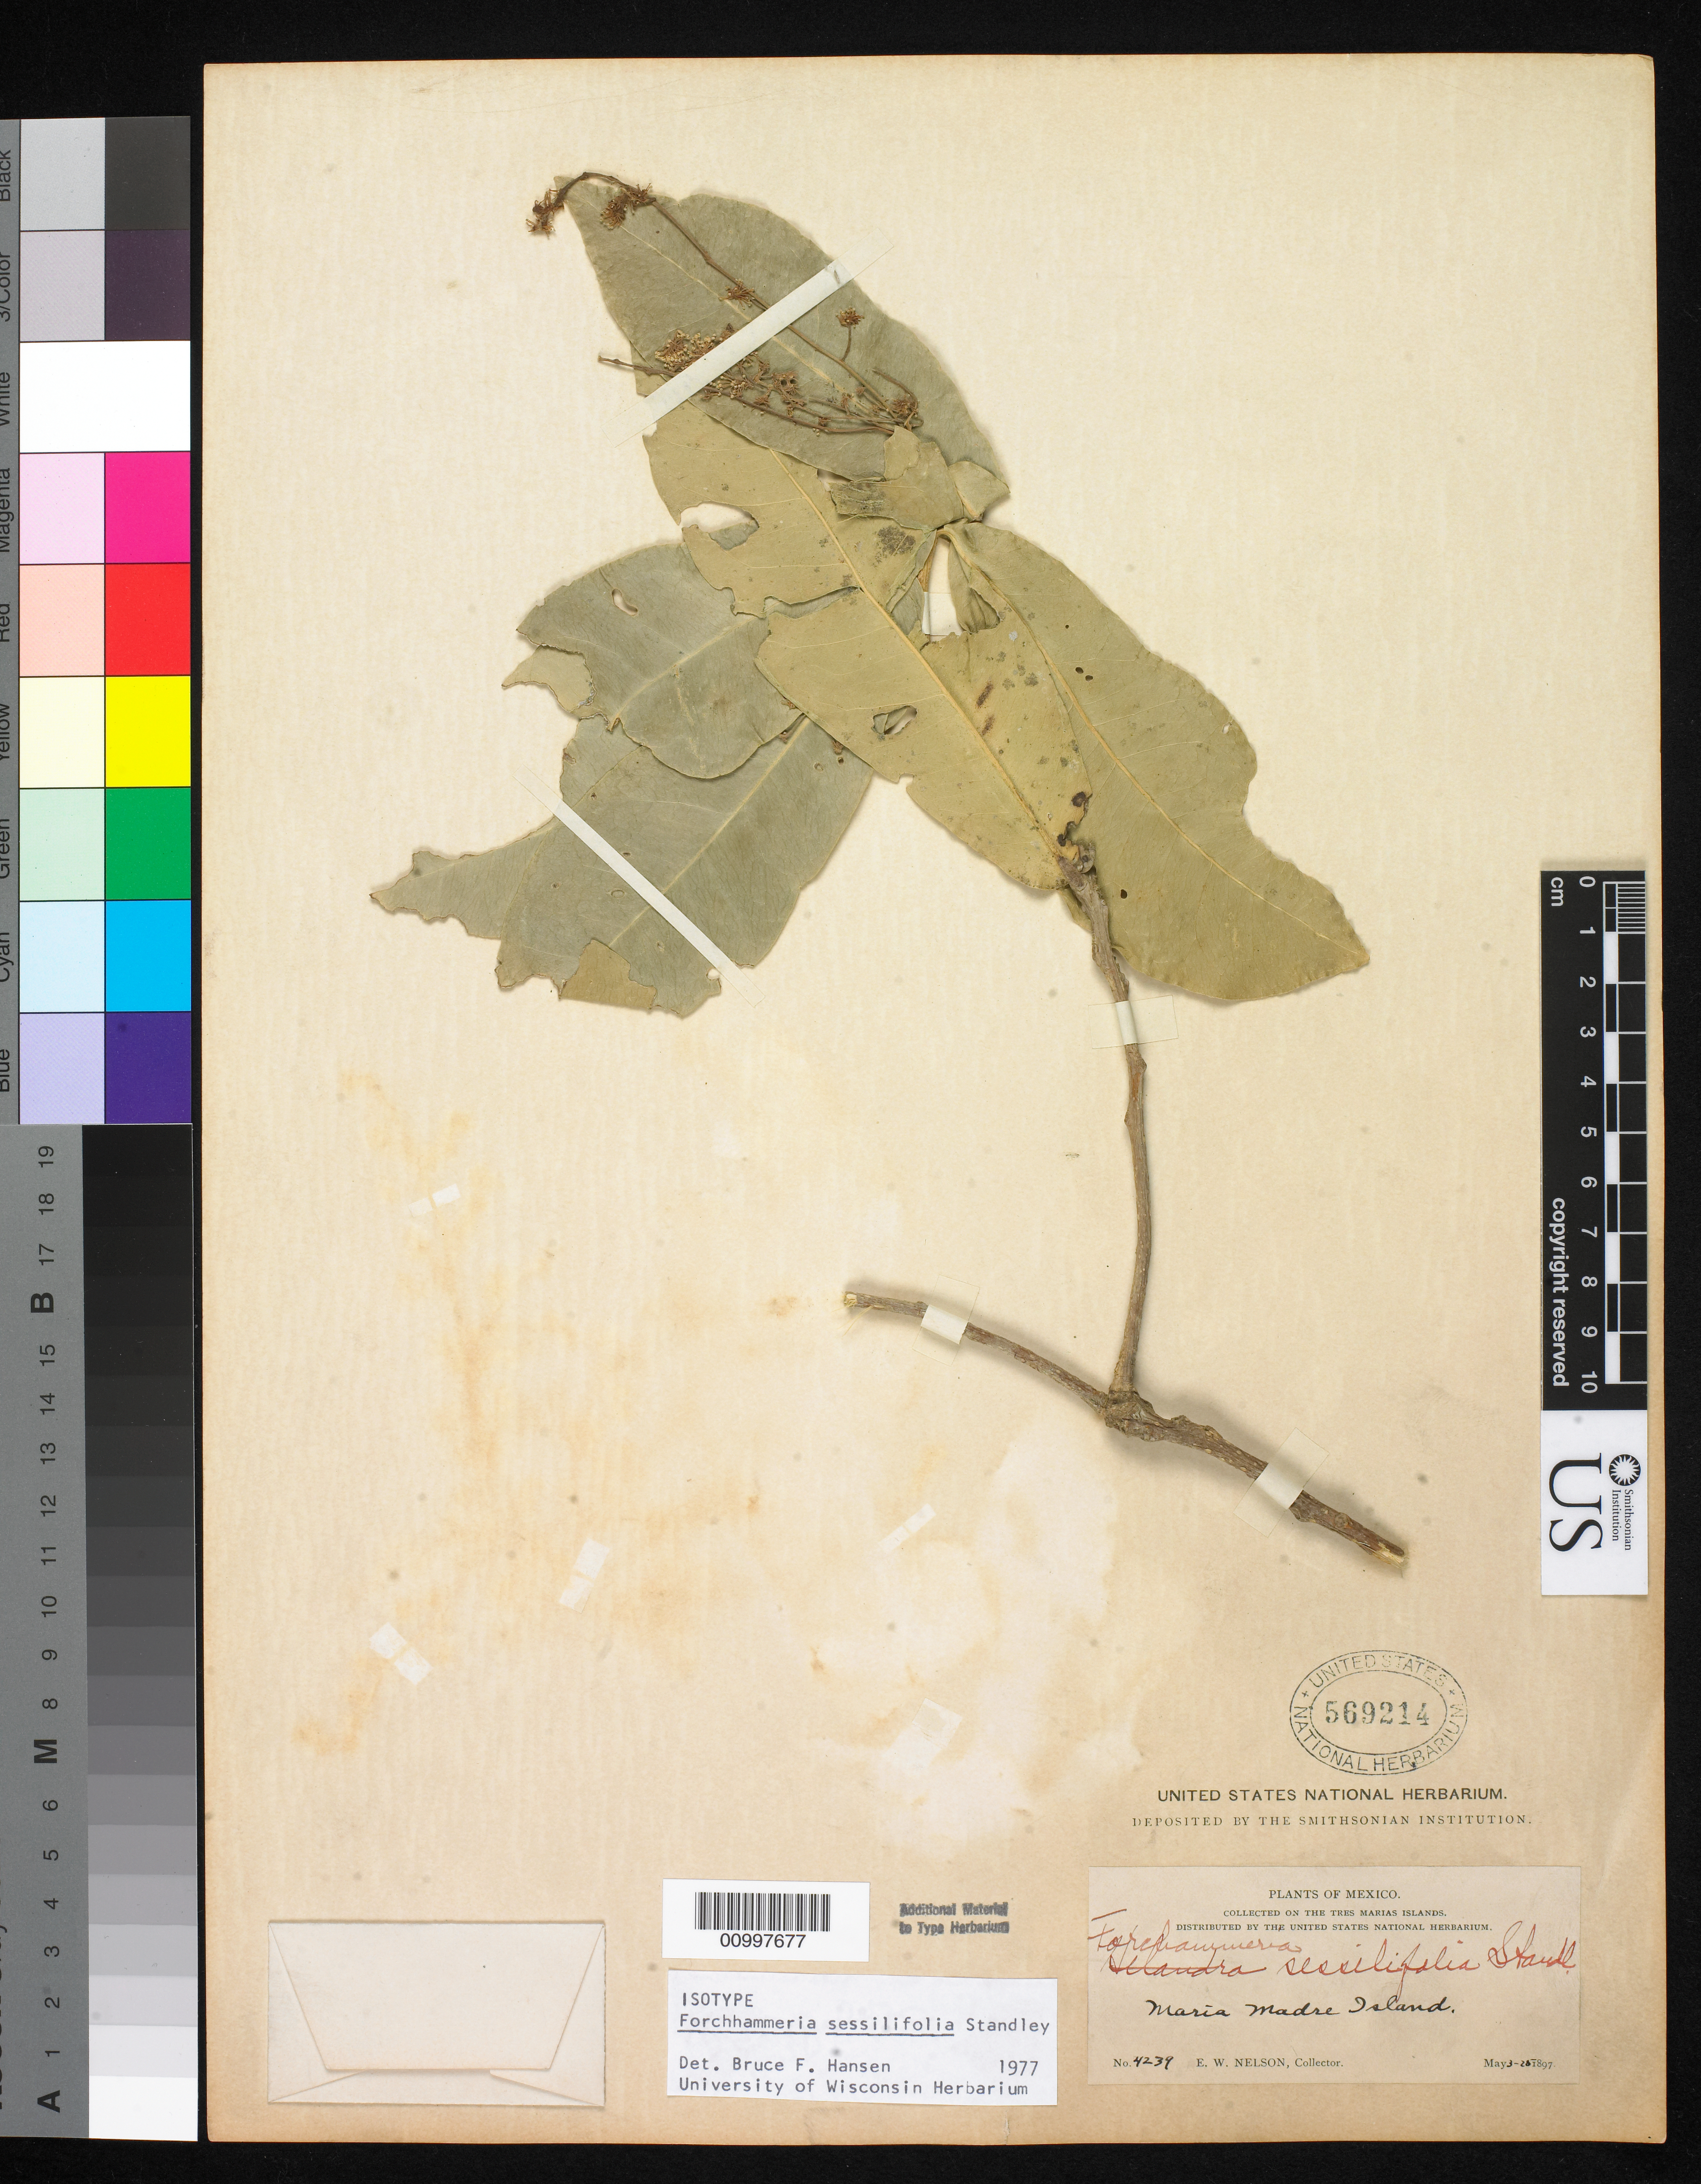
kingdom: Plantae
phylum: Tracheophyta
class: Magnoliopsida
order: Brassicales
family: Stixaceae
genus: Forchhammeria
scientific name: Forchhammeria sessilifolia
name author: Standl.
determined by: Hansen, Bruce F.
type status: Isotype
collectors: E. W. Nelson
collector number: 4239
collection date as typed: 03 May 1897 to 25 May 1897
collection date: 1897-05-03/1897-05-25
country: Mexico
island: Maria Madre Island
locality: Tres Marias Islands, Maria Madre Island.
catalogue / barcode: US 569214